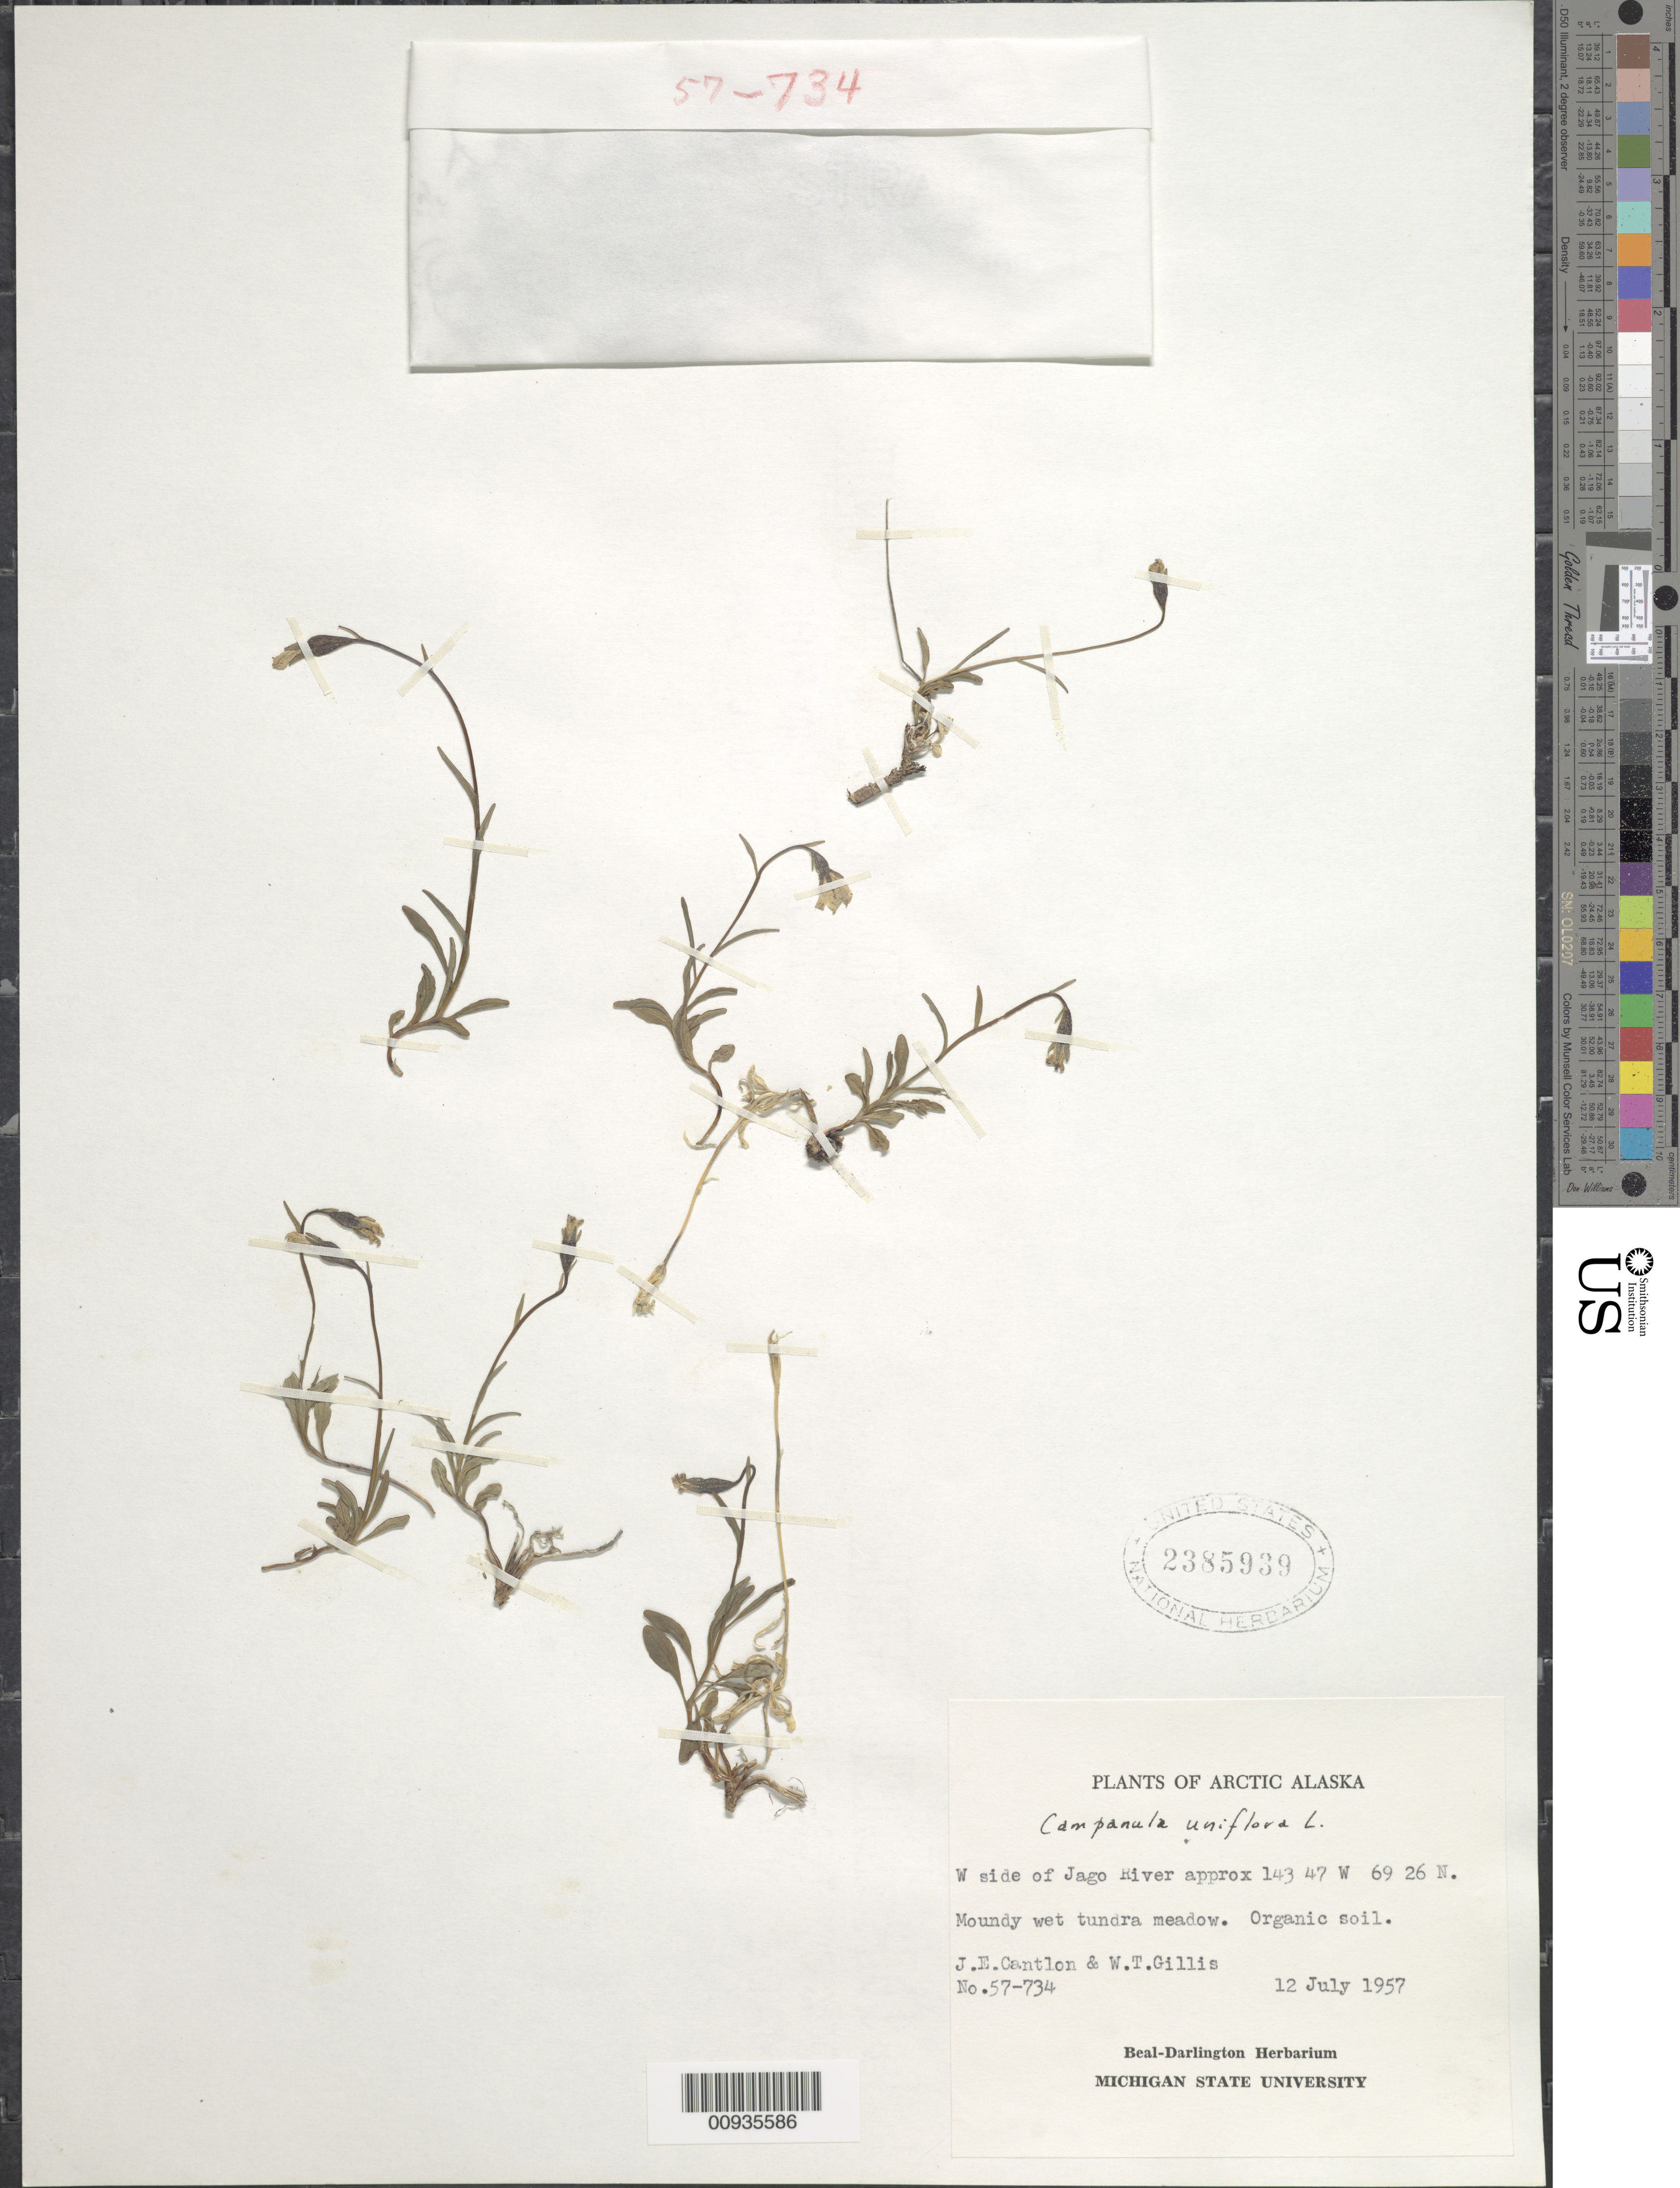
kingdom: Plantae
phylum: Tracheophyta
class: Magnoliopsida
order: Asterales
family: Campanulaceae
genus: Campanula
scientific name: Campanula uniflora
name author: L.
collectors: J. Cantlon & W. T. Gillis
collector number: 57-734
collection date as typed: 12 July 1957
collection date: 1957-07-12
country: United States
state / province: Alaska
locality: W side of Jago River approx 143 47 W 69 26 N.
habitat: Moundy wet tundra meadow. Organic soil.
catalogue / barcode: US 2385939